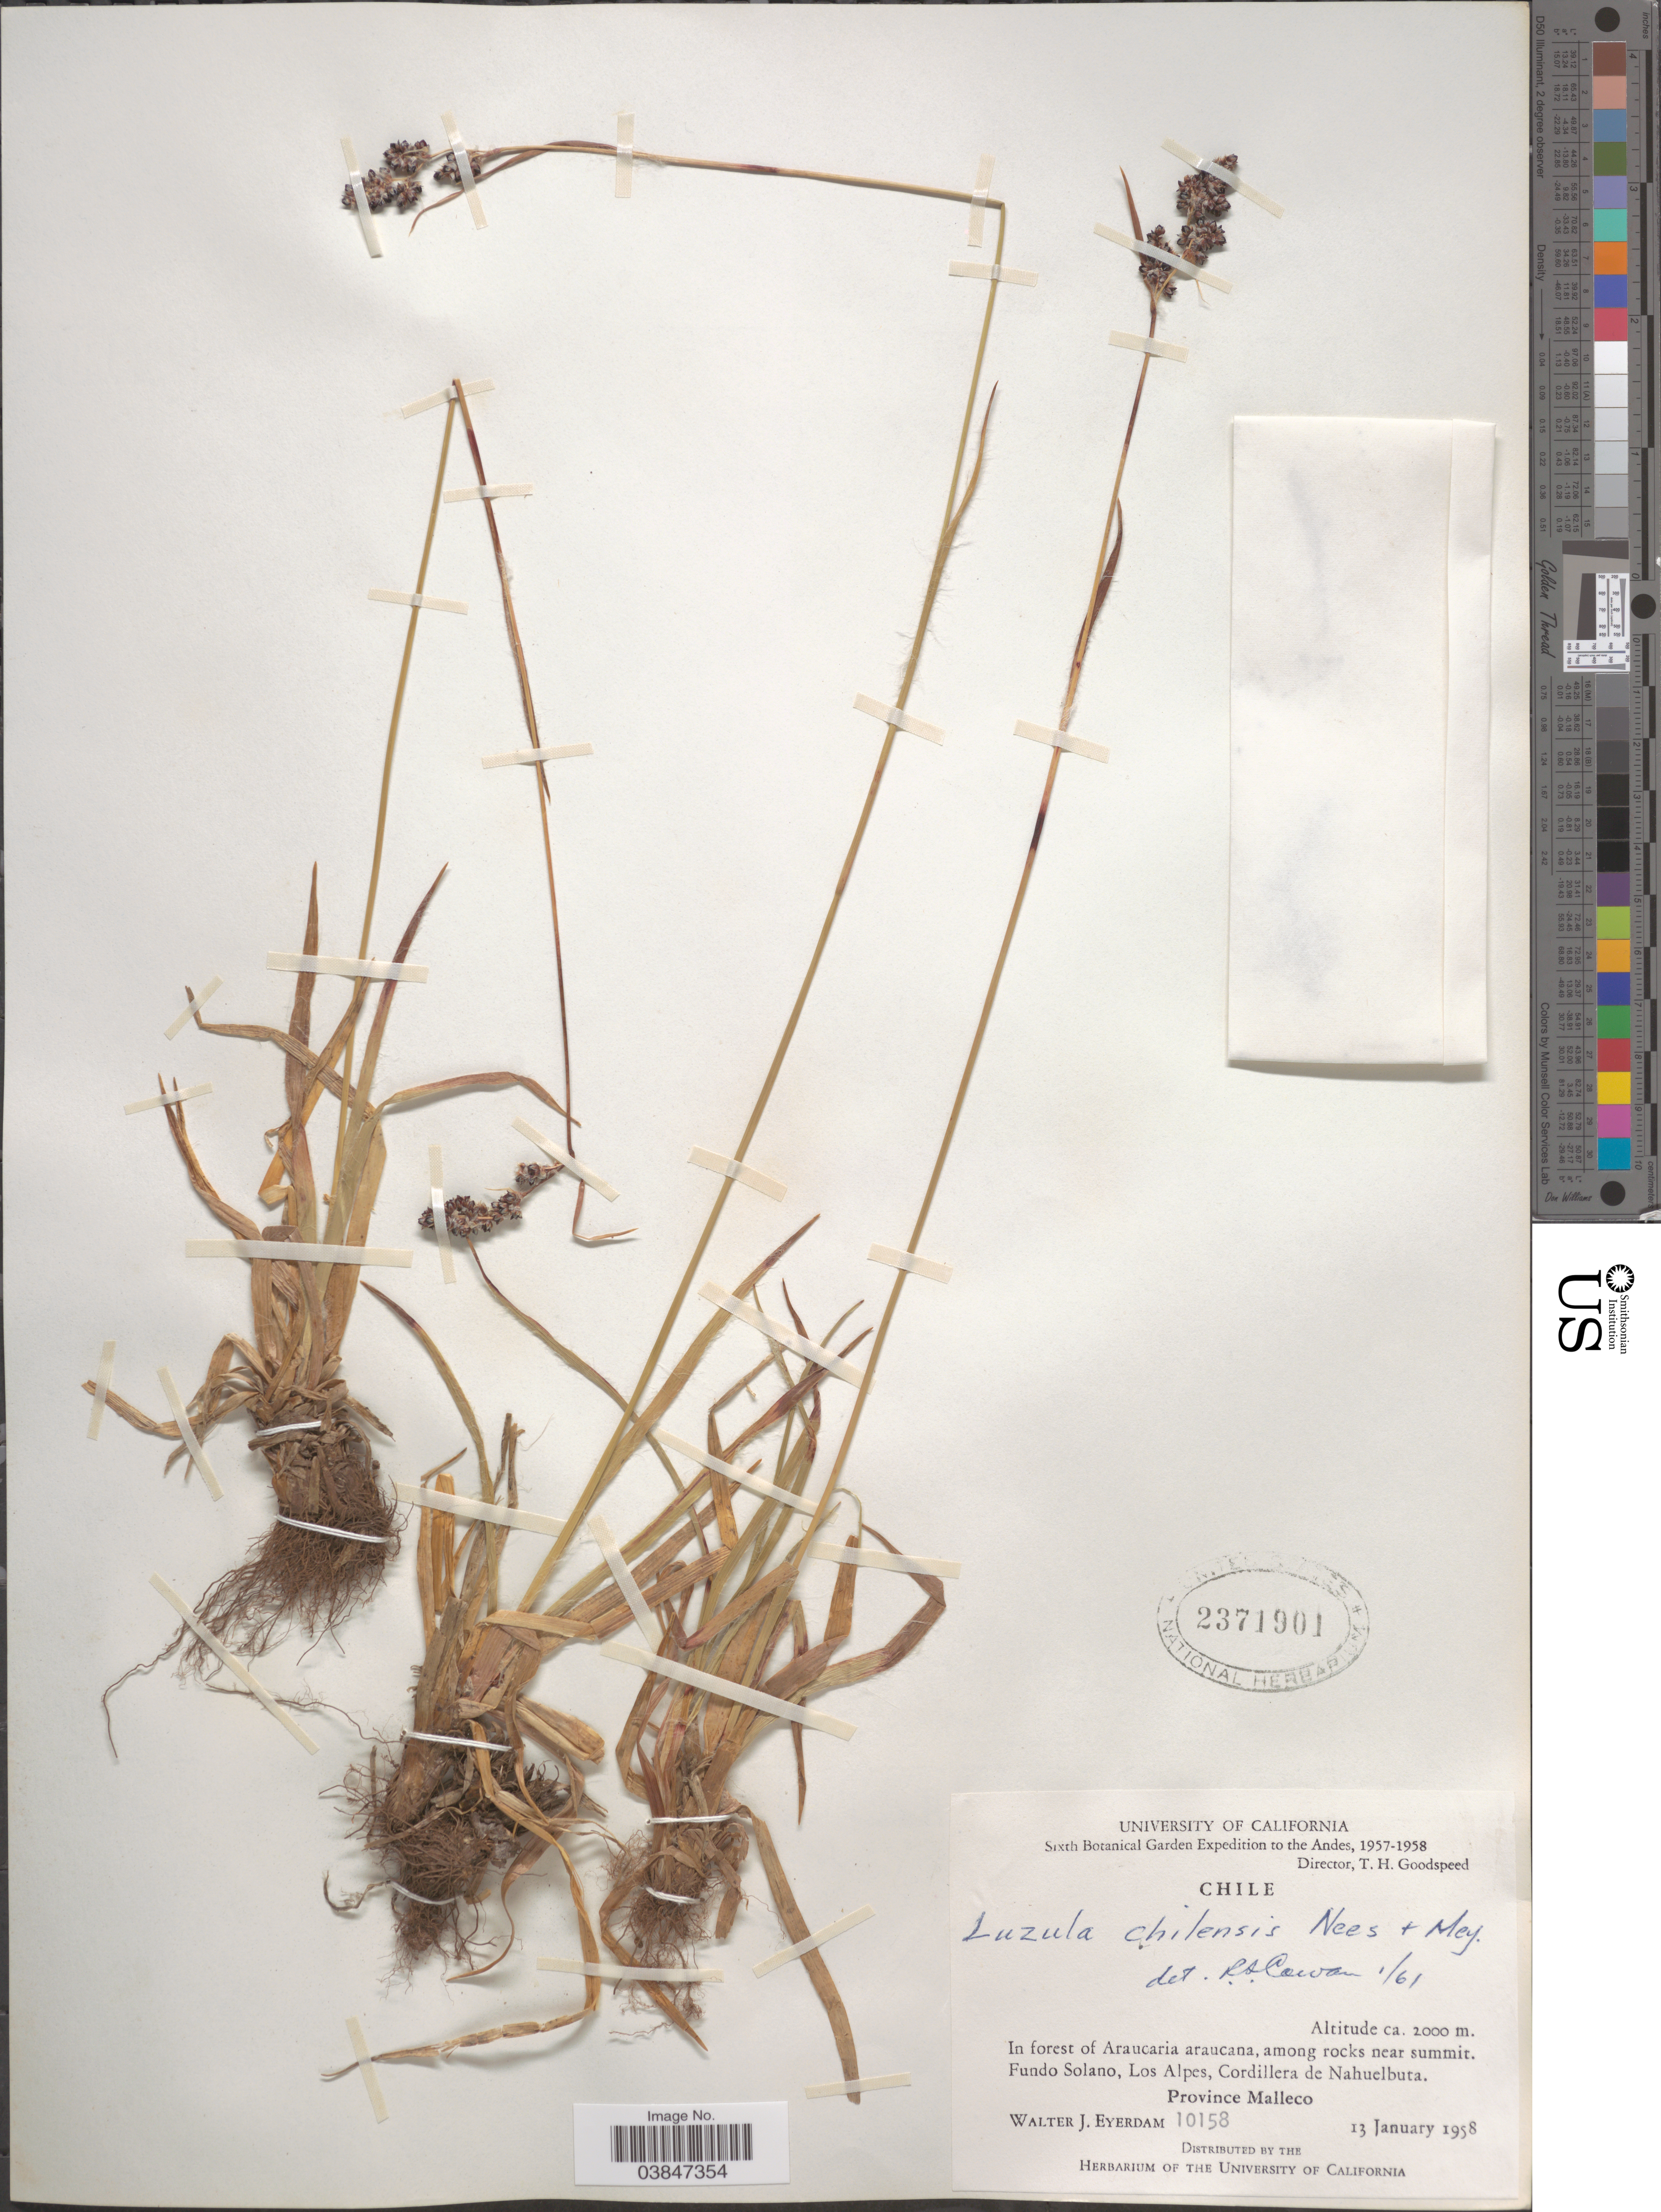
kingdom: Plantae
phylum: Tracheophyta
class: Liliopsida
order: Poales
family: Juncaceae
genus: Luzula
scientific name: Luzula chilensis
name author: Nees & Meyen ex Kunth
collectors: W. J. Eyerdam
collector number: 10158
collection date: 1958-01-13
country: Chile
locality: In forest of Araucaria Araucana, among rocks near summit. Fundo Solano, Los Alpes, Cordillera de Nahuelbuta. Province Malleco.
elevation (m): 2000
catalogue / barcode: US 2371901